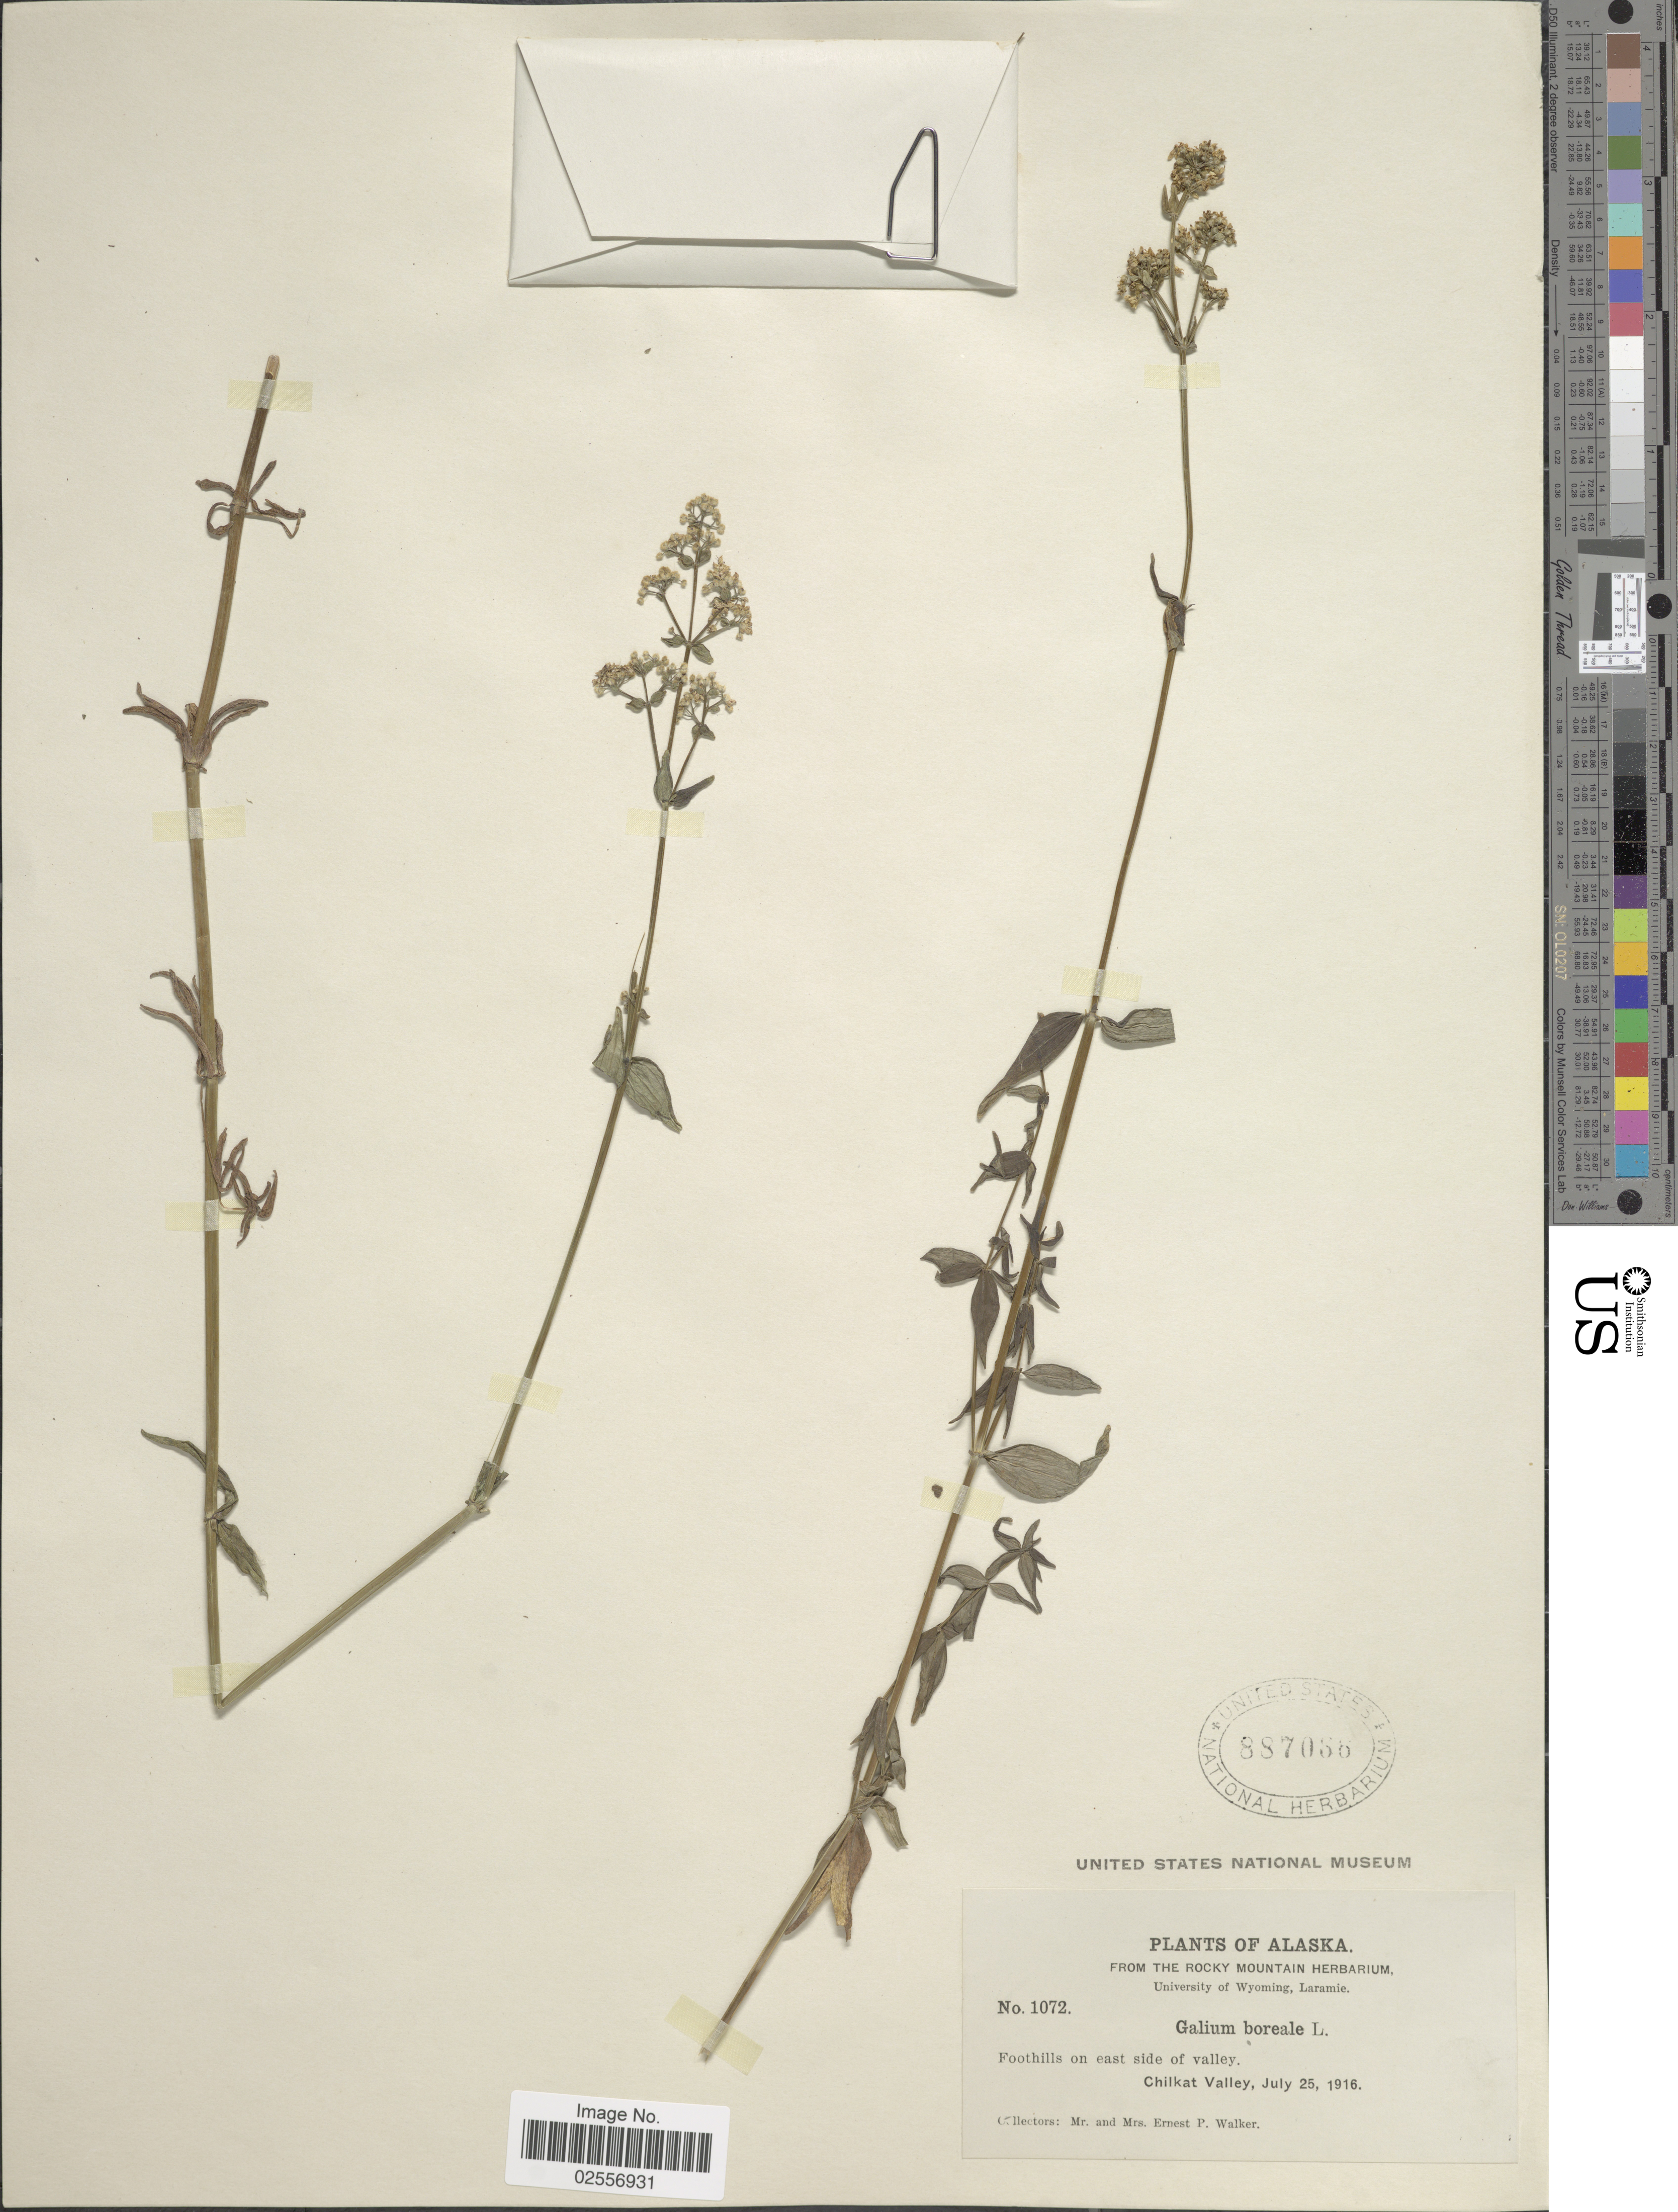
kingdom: Plantae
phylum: Tracheophyta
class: Magnoliopsida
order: Gentianales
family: Rubiaceae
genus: Galium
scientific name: Galium boreale L.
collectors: E. P. Walker & E. Walker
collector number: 1072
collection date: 1916-07-25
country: United States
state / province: Alaska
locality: Foothills on east side of valley, Chilkat Valley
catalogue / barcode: US 887088